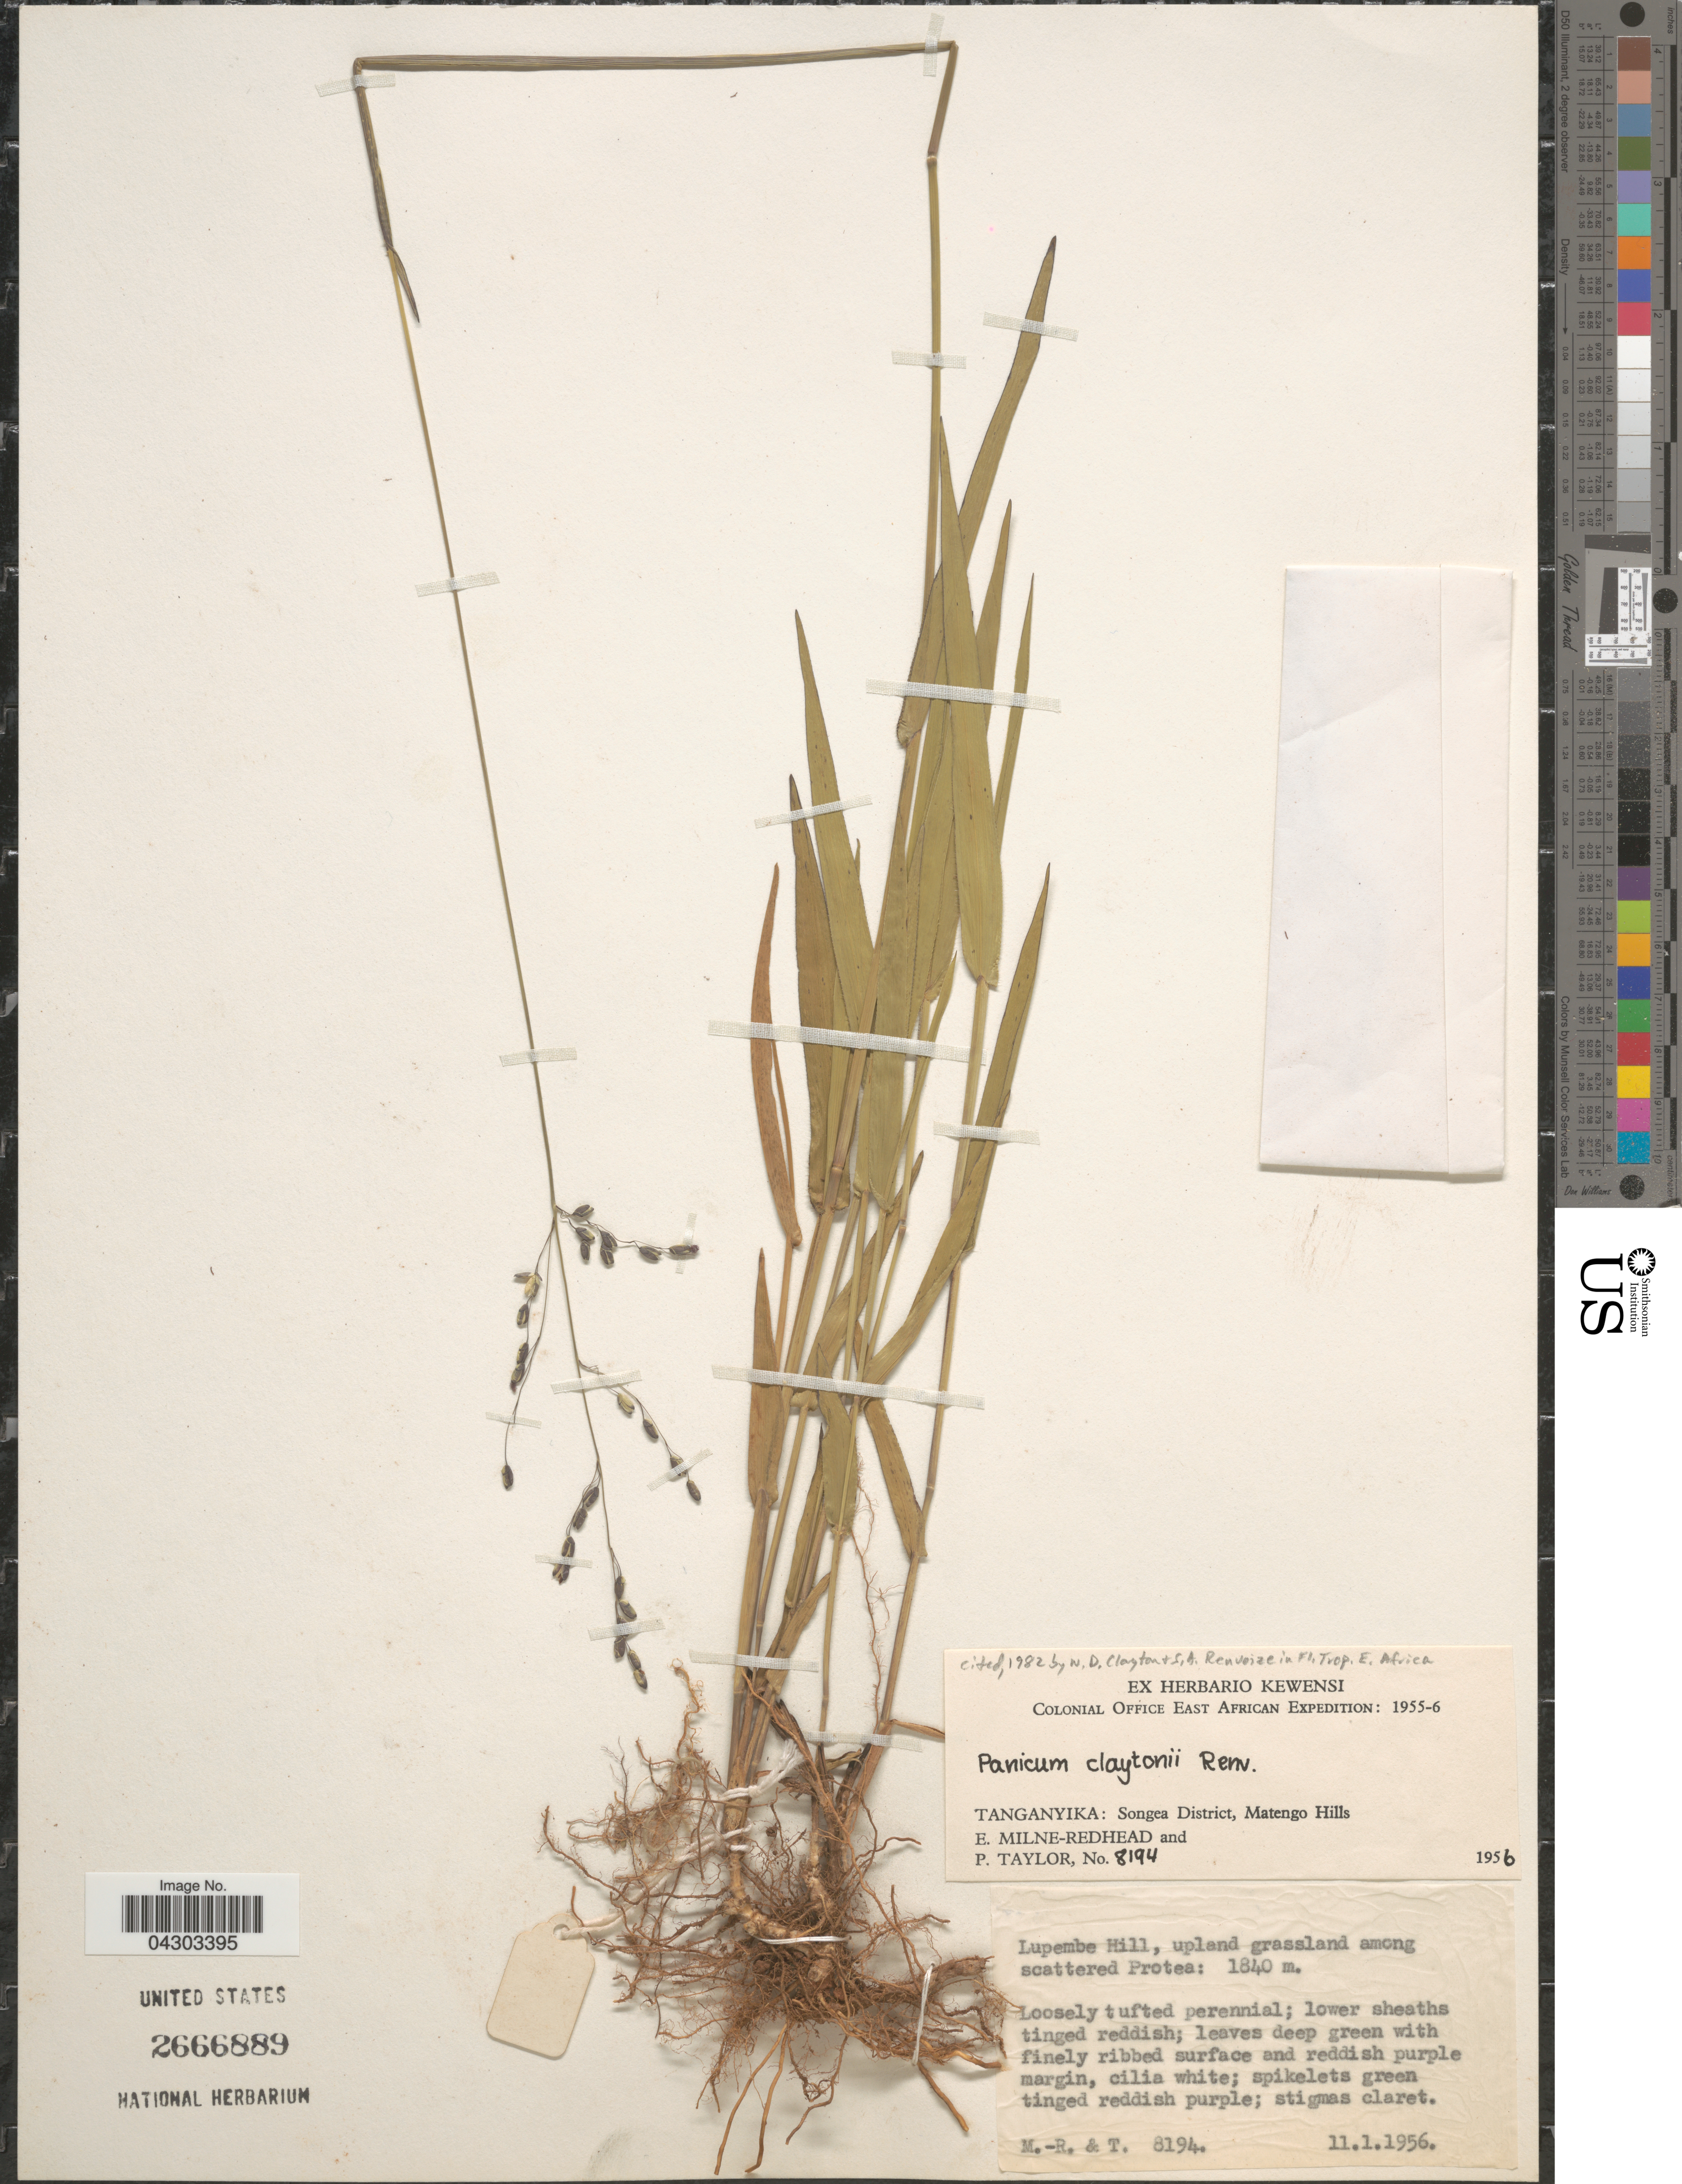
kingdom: Plantae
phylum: Tracheophyta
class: Liliopsida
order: Poales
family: Poaceae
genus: Panicum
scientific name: Panicum claytonii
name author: Renvoize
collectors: E. W. Milne-Redhead & P. Taylor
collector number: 8194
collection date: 1956-01-11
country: Tanzania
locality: Colonial Office East African Expedition: 1955-6. Tanganyika: Songea District, Matengo Hills. Lupembe Hill, upland grassland among scattered Protea.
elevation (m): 1840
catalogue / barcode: US 2666889